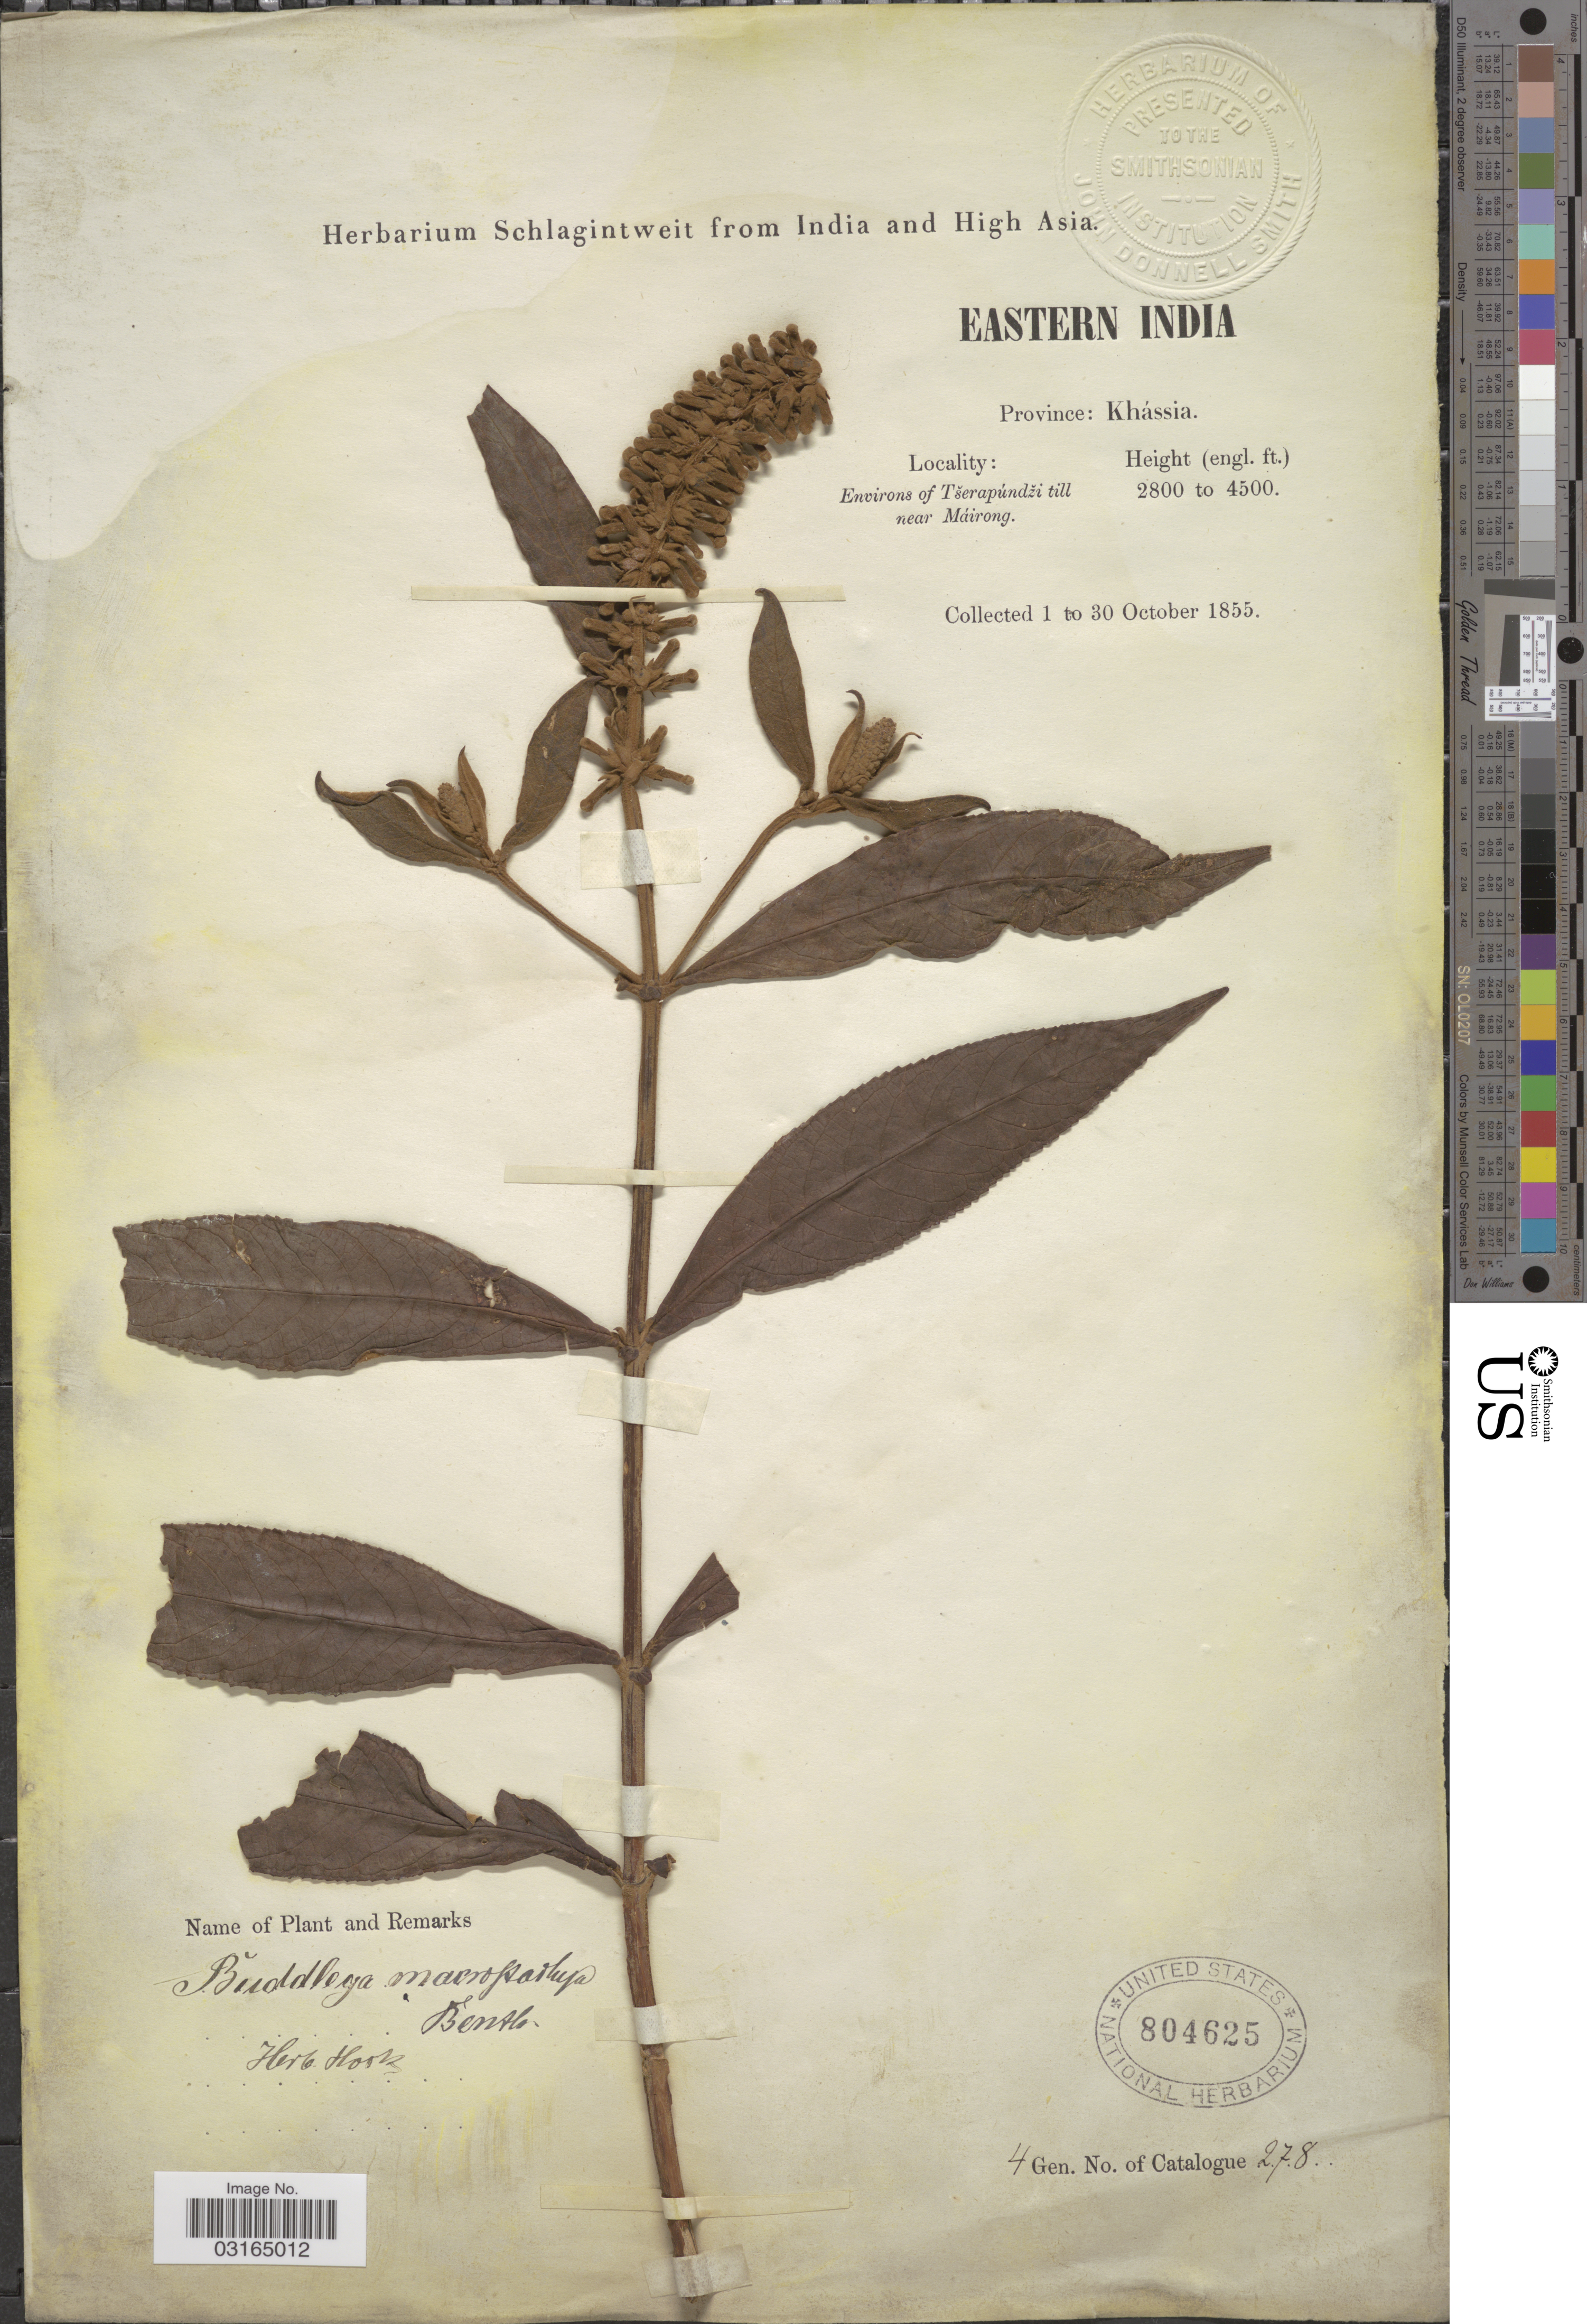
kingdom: Plantae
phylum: Tracheophyta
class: Magnoliopsida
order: Lamiales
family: Scrophulariaceae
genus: Buddleja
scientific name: Buddleja macrostachya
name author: Benth.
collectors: ex herb. Schlagintweit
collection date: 1855-10-01/1855-10-30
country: India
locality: Eastern India. Province: Khássia. Environs of Tšerapúndži till near Máirong.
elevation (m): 853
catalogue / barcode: US 804625